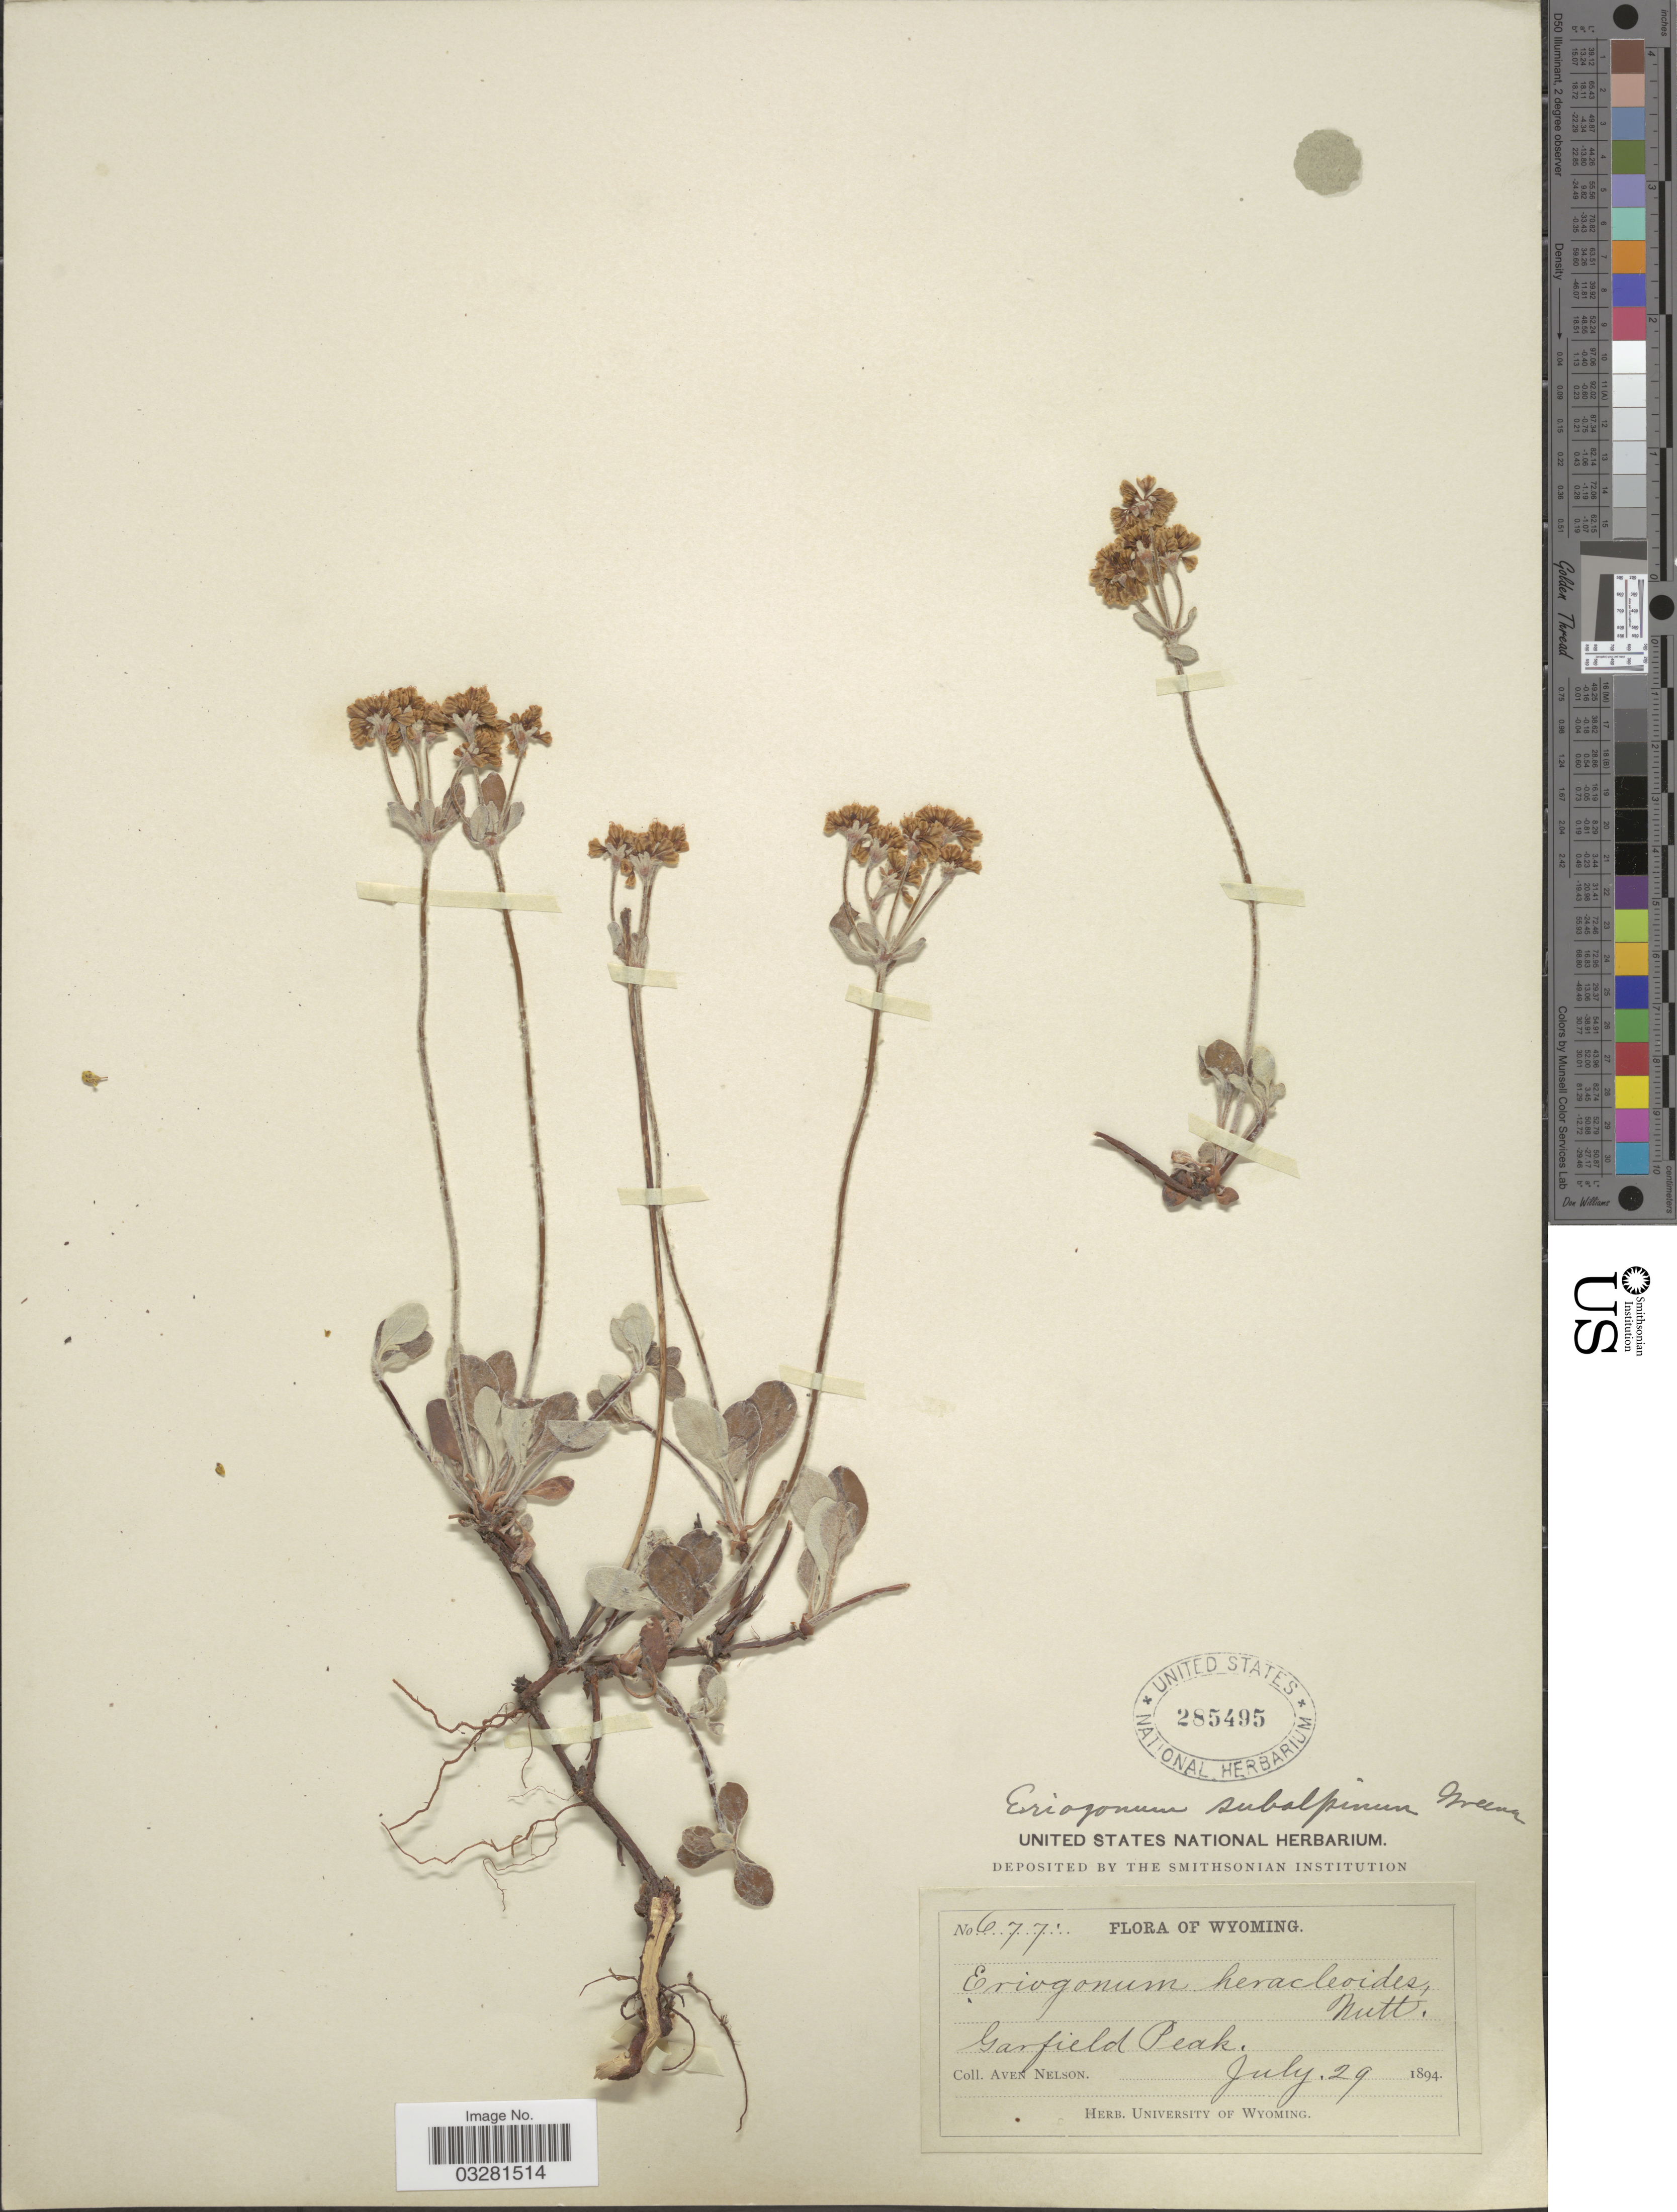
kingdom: Plantae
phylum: Tracheophyta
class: Magnoliopsida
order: Caryophyllales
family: Polygonaceae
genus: Eriogonum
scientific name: Eriogonum umbellatum var. umbellatum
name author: Torr.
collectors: A. Nelson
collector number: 677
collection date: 1894-07-29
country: United States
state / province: Wyoming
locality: Garfield Peak.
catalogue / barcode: US 285495